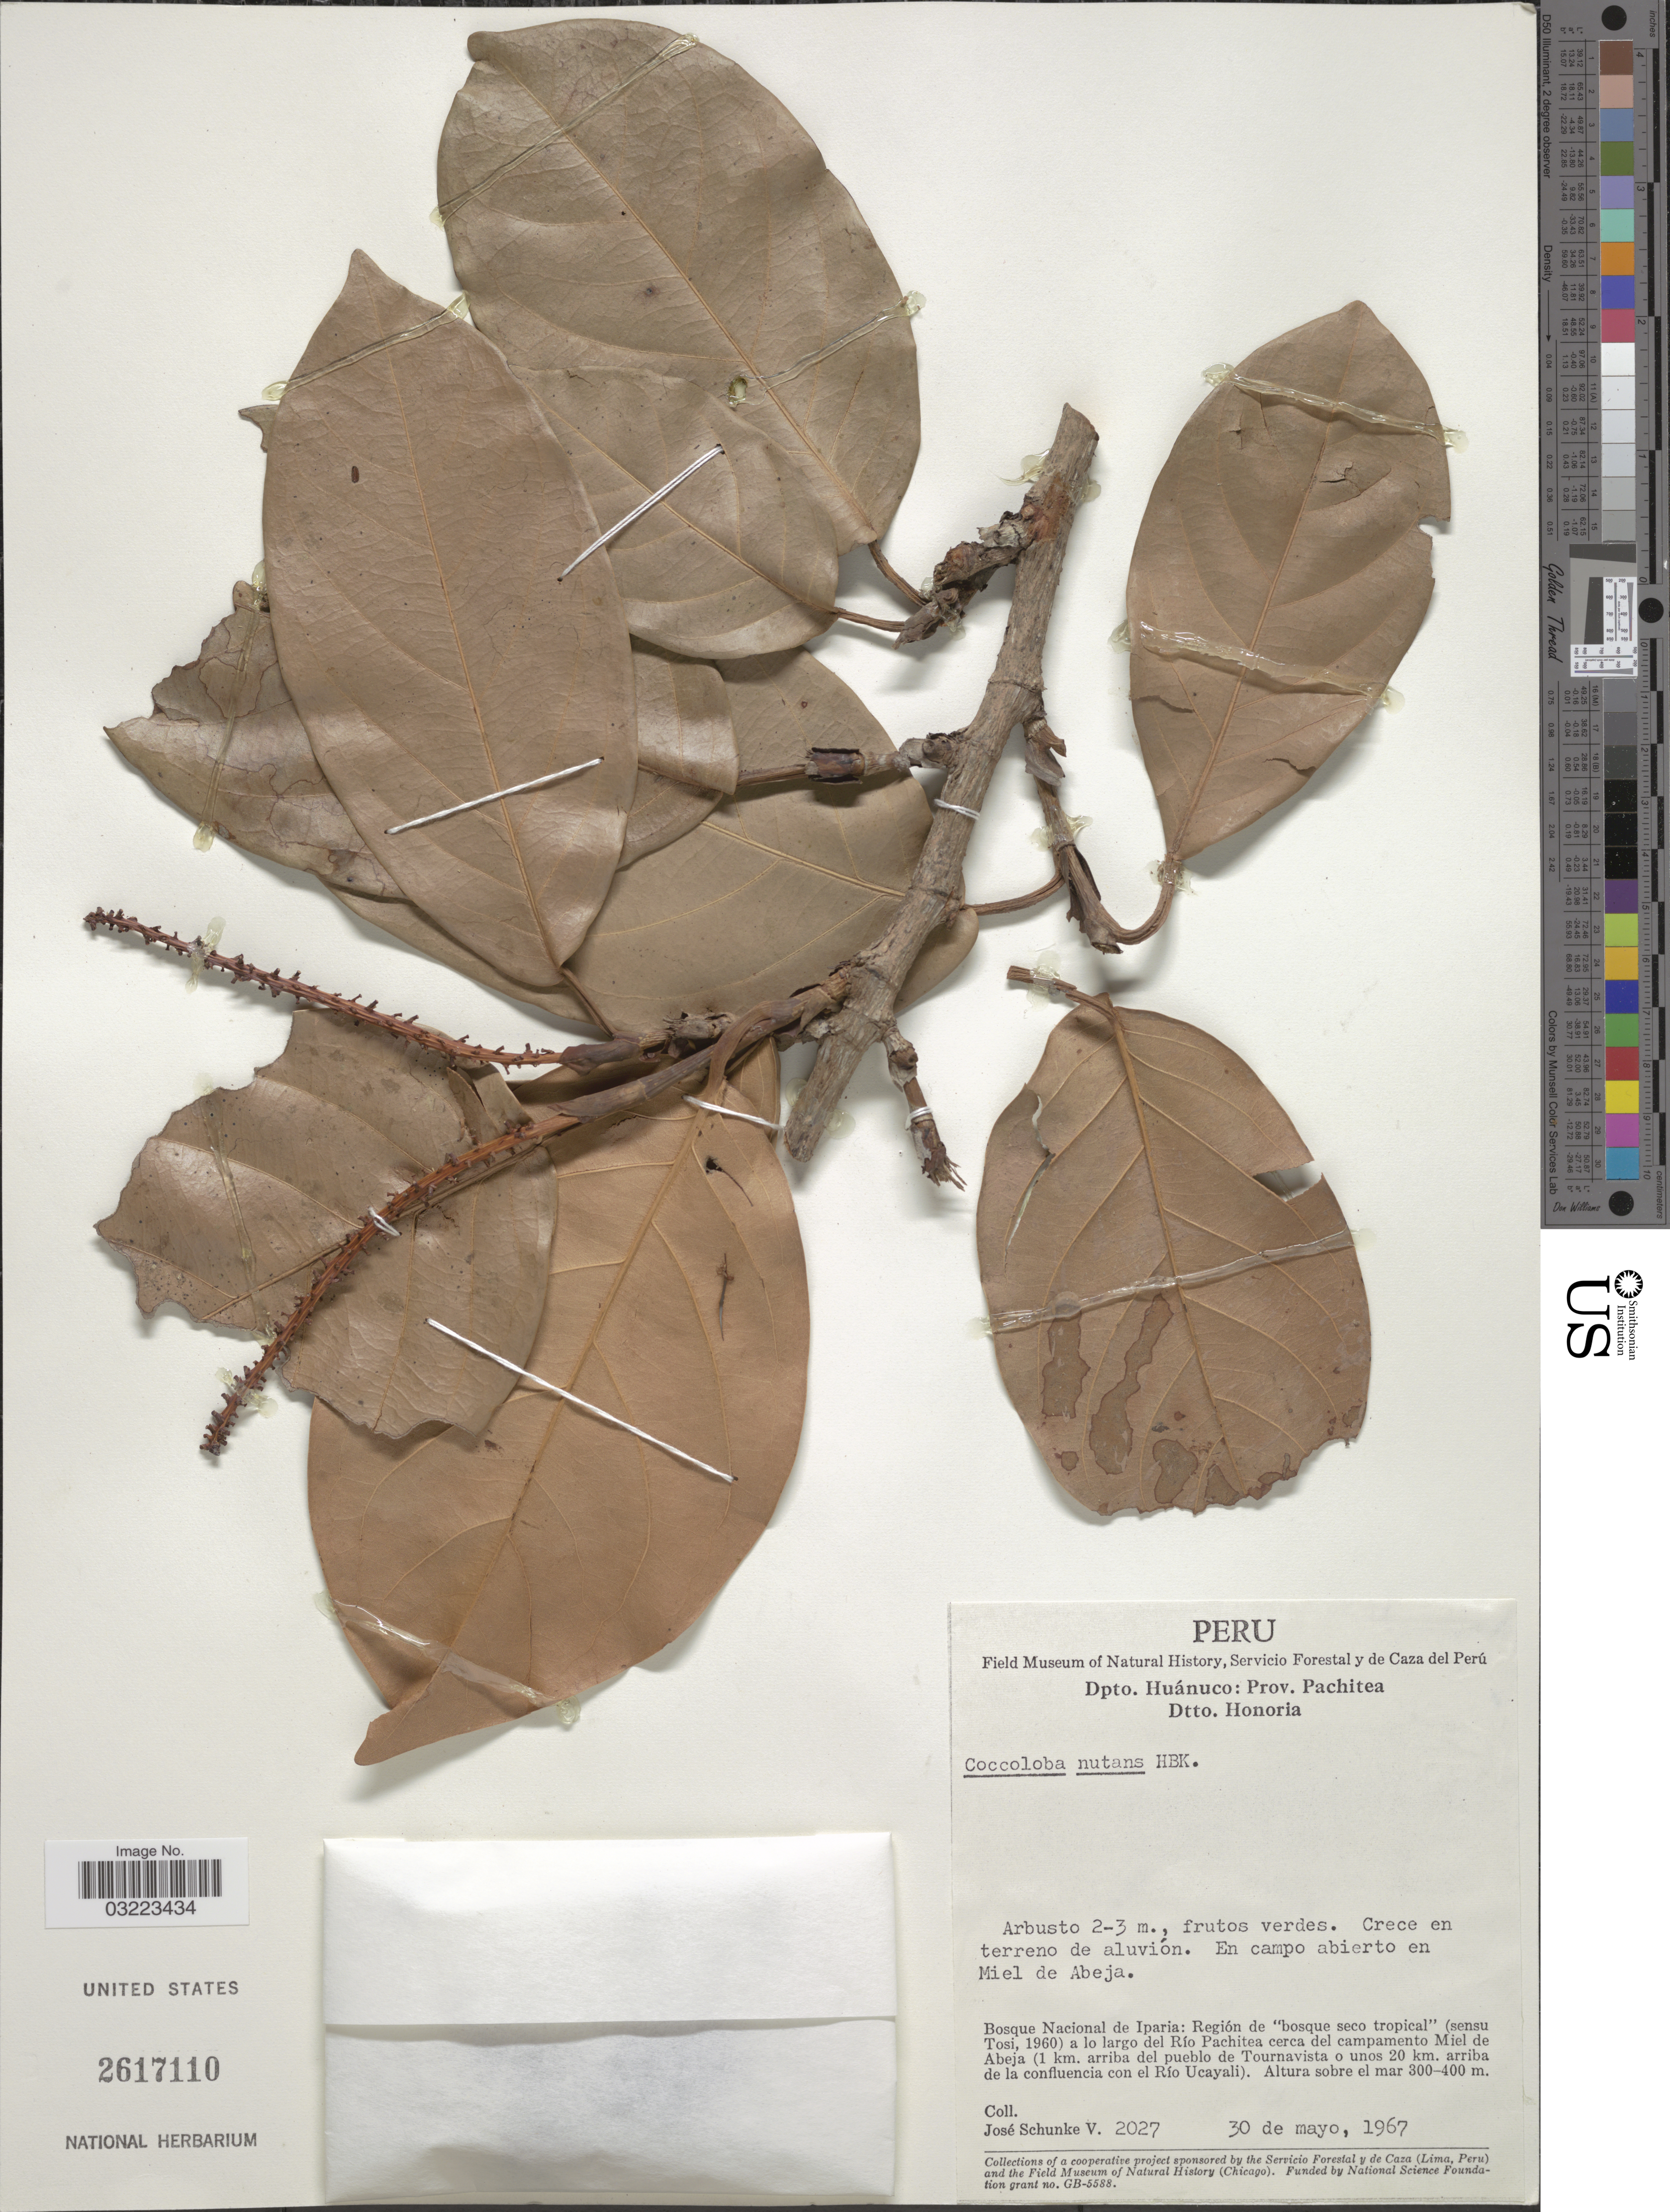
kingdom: Plantae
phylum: Tracheophyta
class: Magnoliopsida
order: Caryophyllales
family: Polygonaceae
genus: Coccoloba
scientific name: Coccoloba nutans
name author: Kunth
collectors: J. Schunke Vigo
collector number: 2027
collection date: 1967-05-30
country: Peru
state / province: Huánuco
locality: Dpto. Húanuco: Prov. Pachitea. Dtto. Honoria. Bosque Nacional de Iparia: Región de "bosque seco tropical" a lo largo del Río Pachitea cerca del campamento Miel de Abeja (1 km. arriba del pueblo de Tournavista o unos 20 km. arriba de la confluencia con el Río Ucayali).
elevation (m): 300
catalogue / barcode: US 2617110